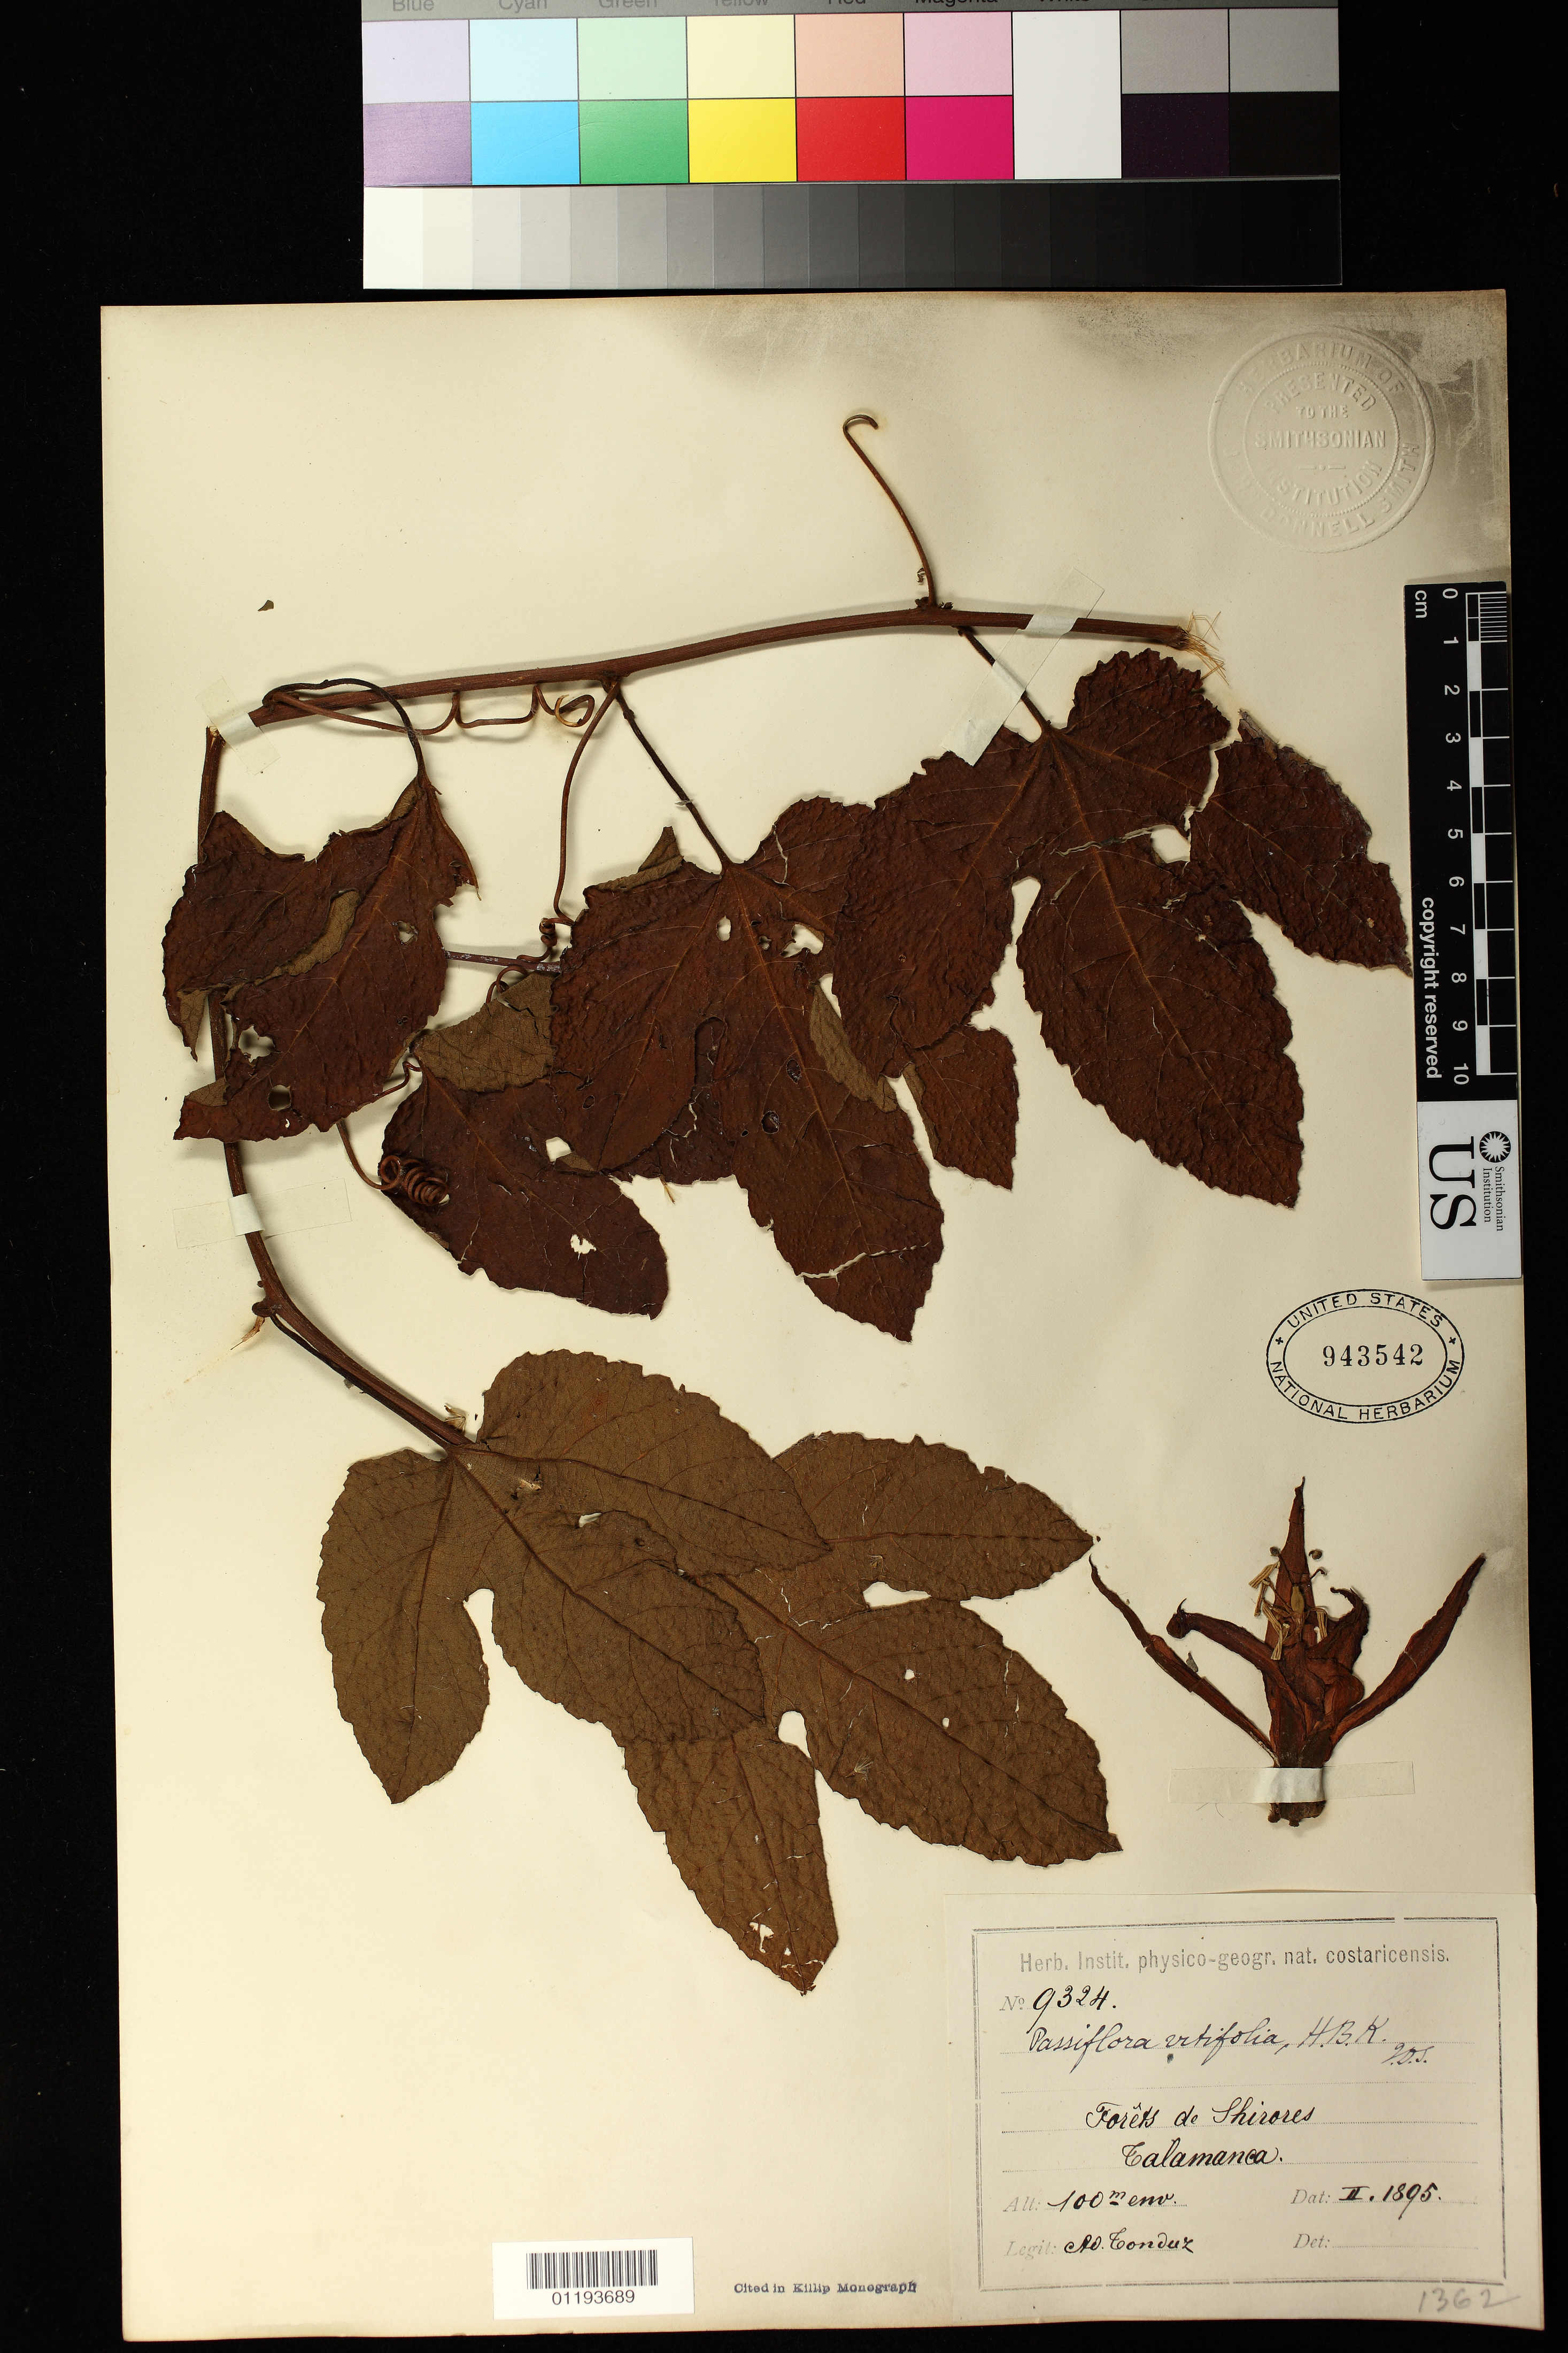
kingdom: Plantae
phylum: Tracheophyta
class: Magnoliopsida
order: Malpighiales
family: Passifloraceae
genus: Passiflora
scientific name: Passiflora vitifolia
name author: Kunth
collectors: A. Tonduz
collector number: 9324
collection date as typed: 1895-02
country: Costa Rica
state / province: Limón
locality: Forets de Shirores, Talamanca.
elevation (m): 100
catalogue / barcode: US 943542